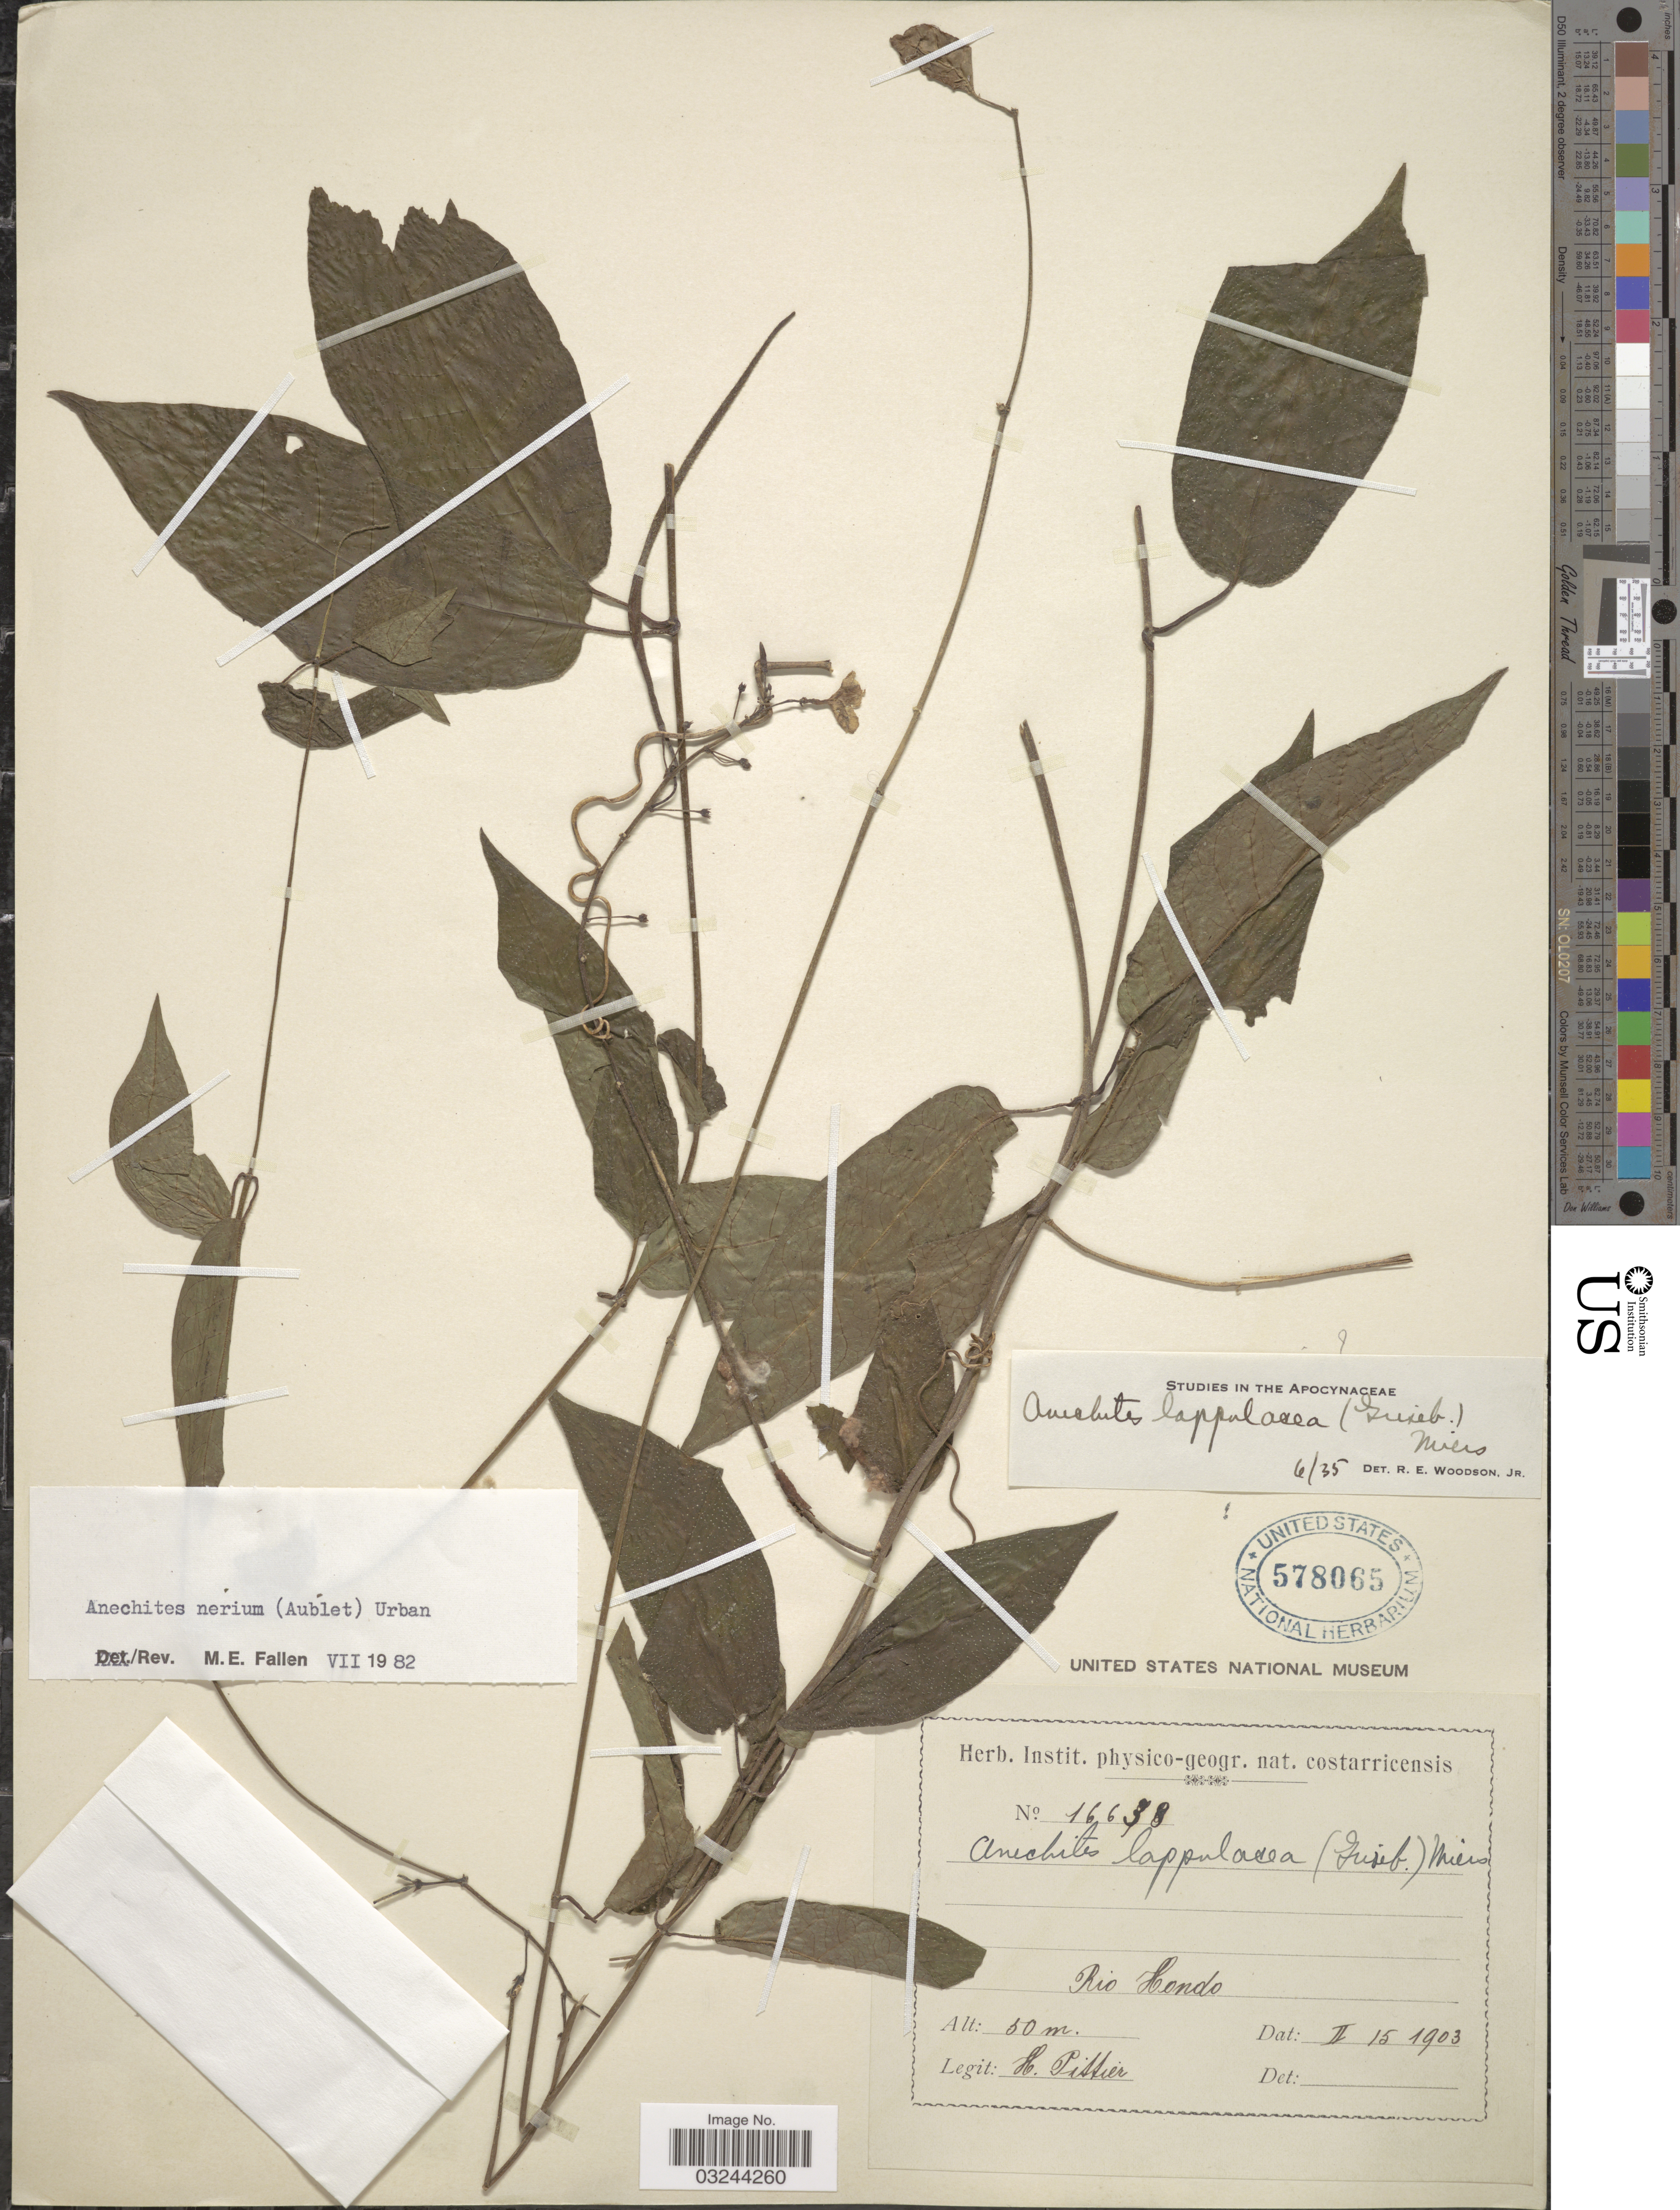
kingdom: Plantae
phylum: Tracheophyta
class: Magnoliopsida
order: Gentianales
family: Apocynaceae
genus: Anechites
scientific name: Anechites nerium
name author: (Aubl.) Urb.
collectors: H. F. Pittier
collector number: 16638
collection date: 1903-02-15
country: Costa Rica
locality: Rio Hondo.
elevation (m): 50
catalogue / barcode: US 578065